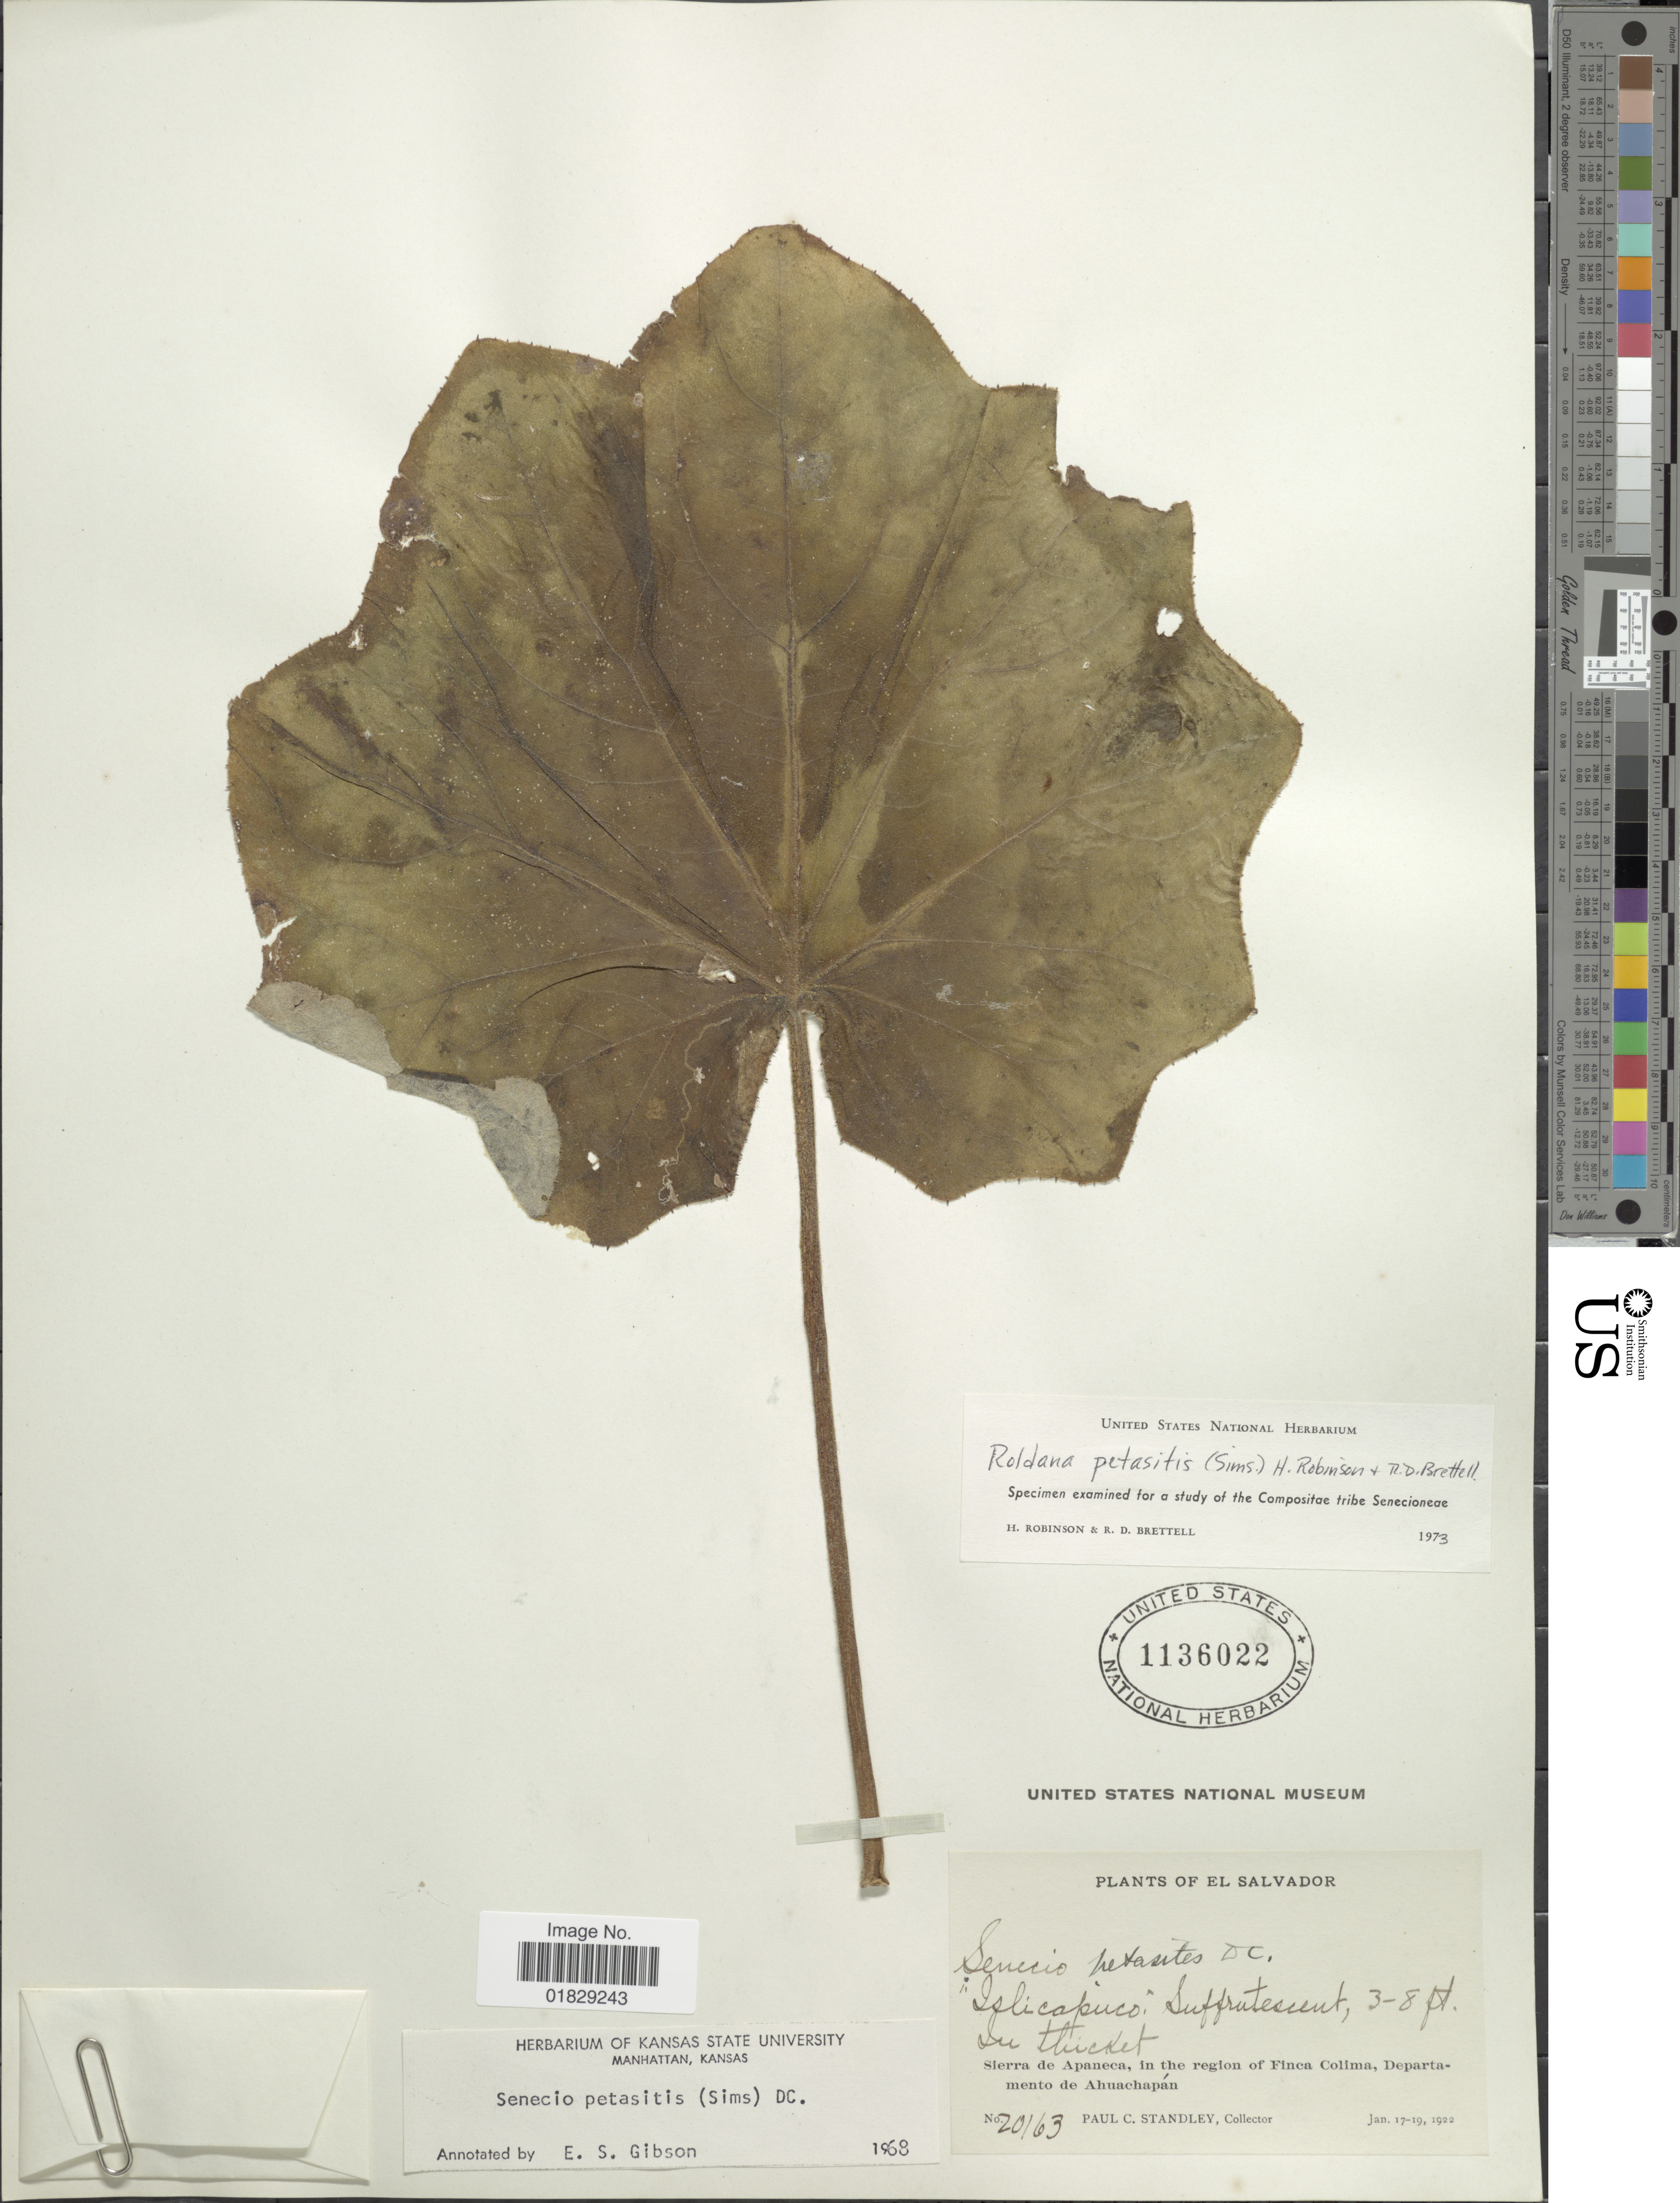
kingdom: Plantae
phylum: Tracheophyta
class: Magnoliopsida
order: Asterales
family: Asteraceae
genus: Roldana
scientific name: Roldana petasitis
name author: (Sims) H. Rob. & Brettell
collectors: P. C. Standley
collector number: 20163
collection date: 1922-01-17/1922-01-19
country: El Salvador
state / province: Ahuachapan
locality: Sierra d Apaneca, in the region of Finca Colima, Departamento de Ahuachapán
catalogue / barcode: US 1136022